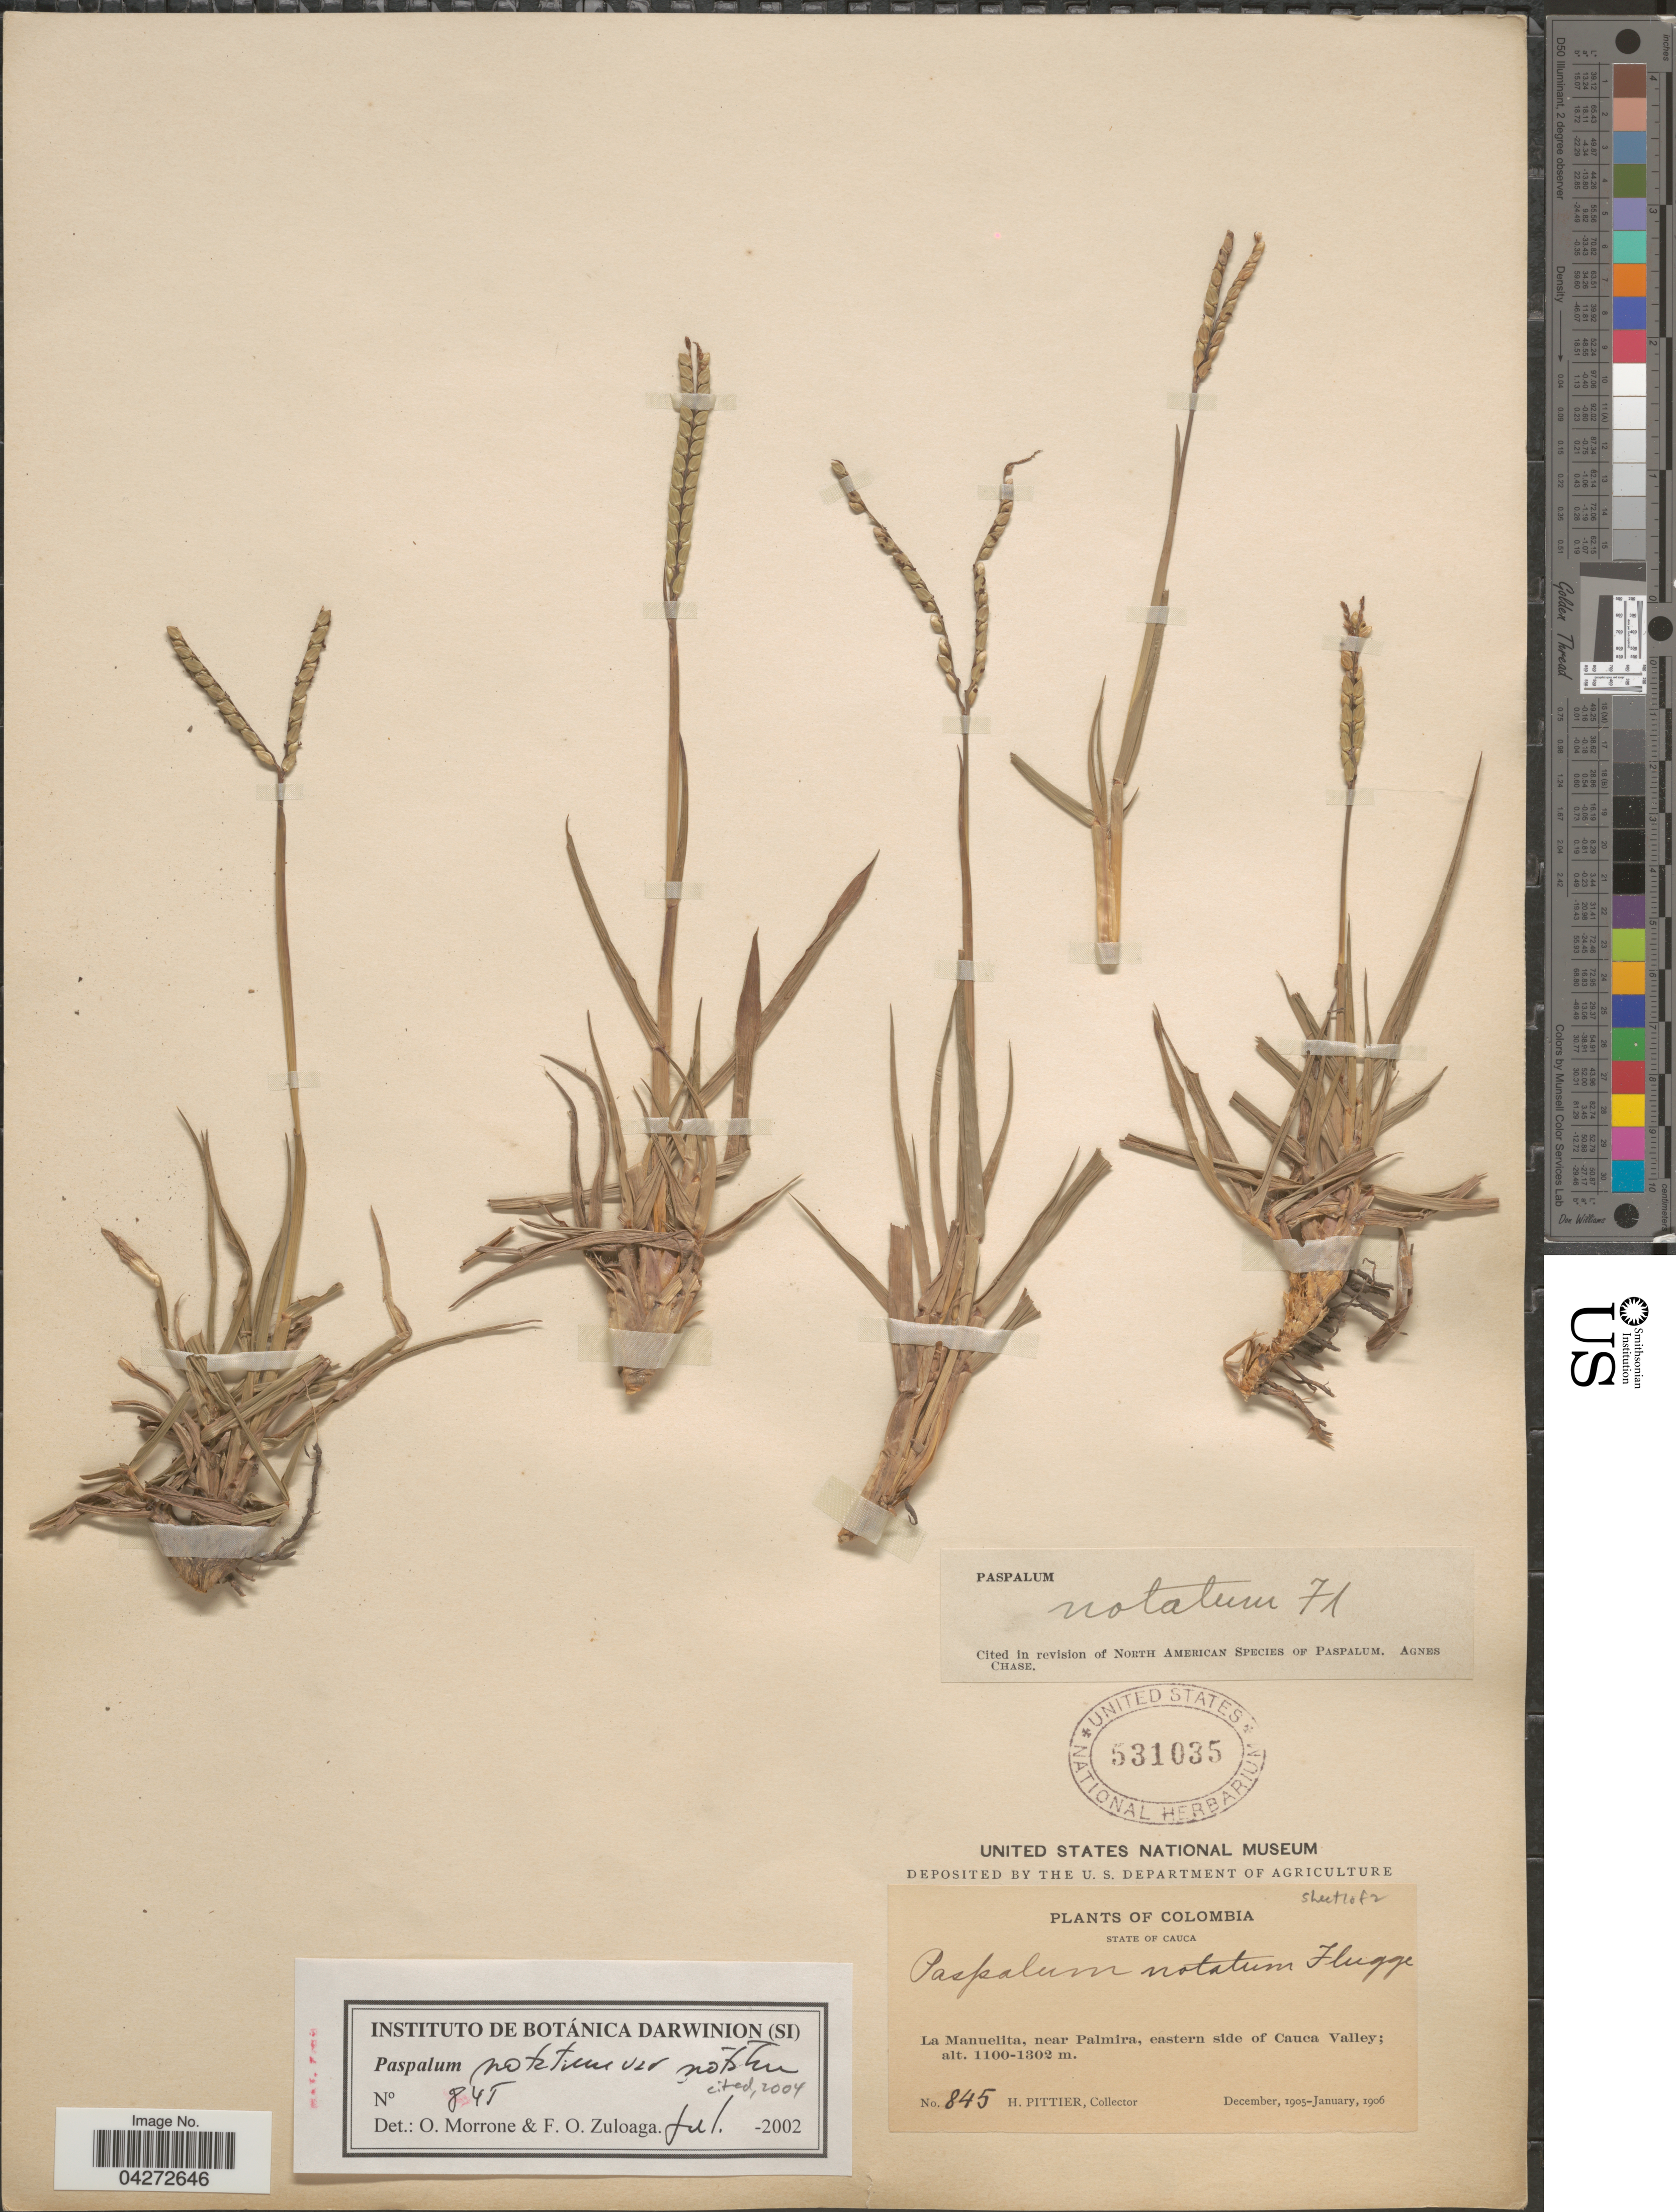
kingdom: Plantae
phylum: Tracheophyta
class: Liliopsida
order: Poales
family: Poaceae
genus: Paspalum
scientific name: Paspalum notatum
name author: Flüggé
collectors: H. F. Pittier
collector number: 845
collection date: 1905-12/1906-01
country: Colombia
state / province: Cauca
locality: La Manuelita, near Palmira, eastern side of Cauca Valley.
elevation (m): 1100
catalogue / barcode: US 531035